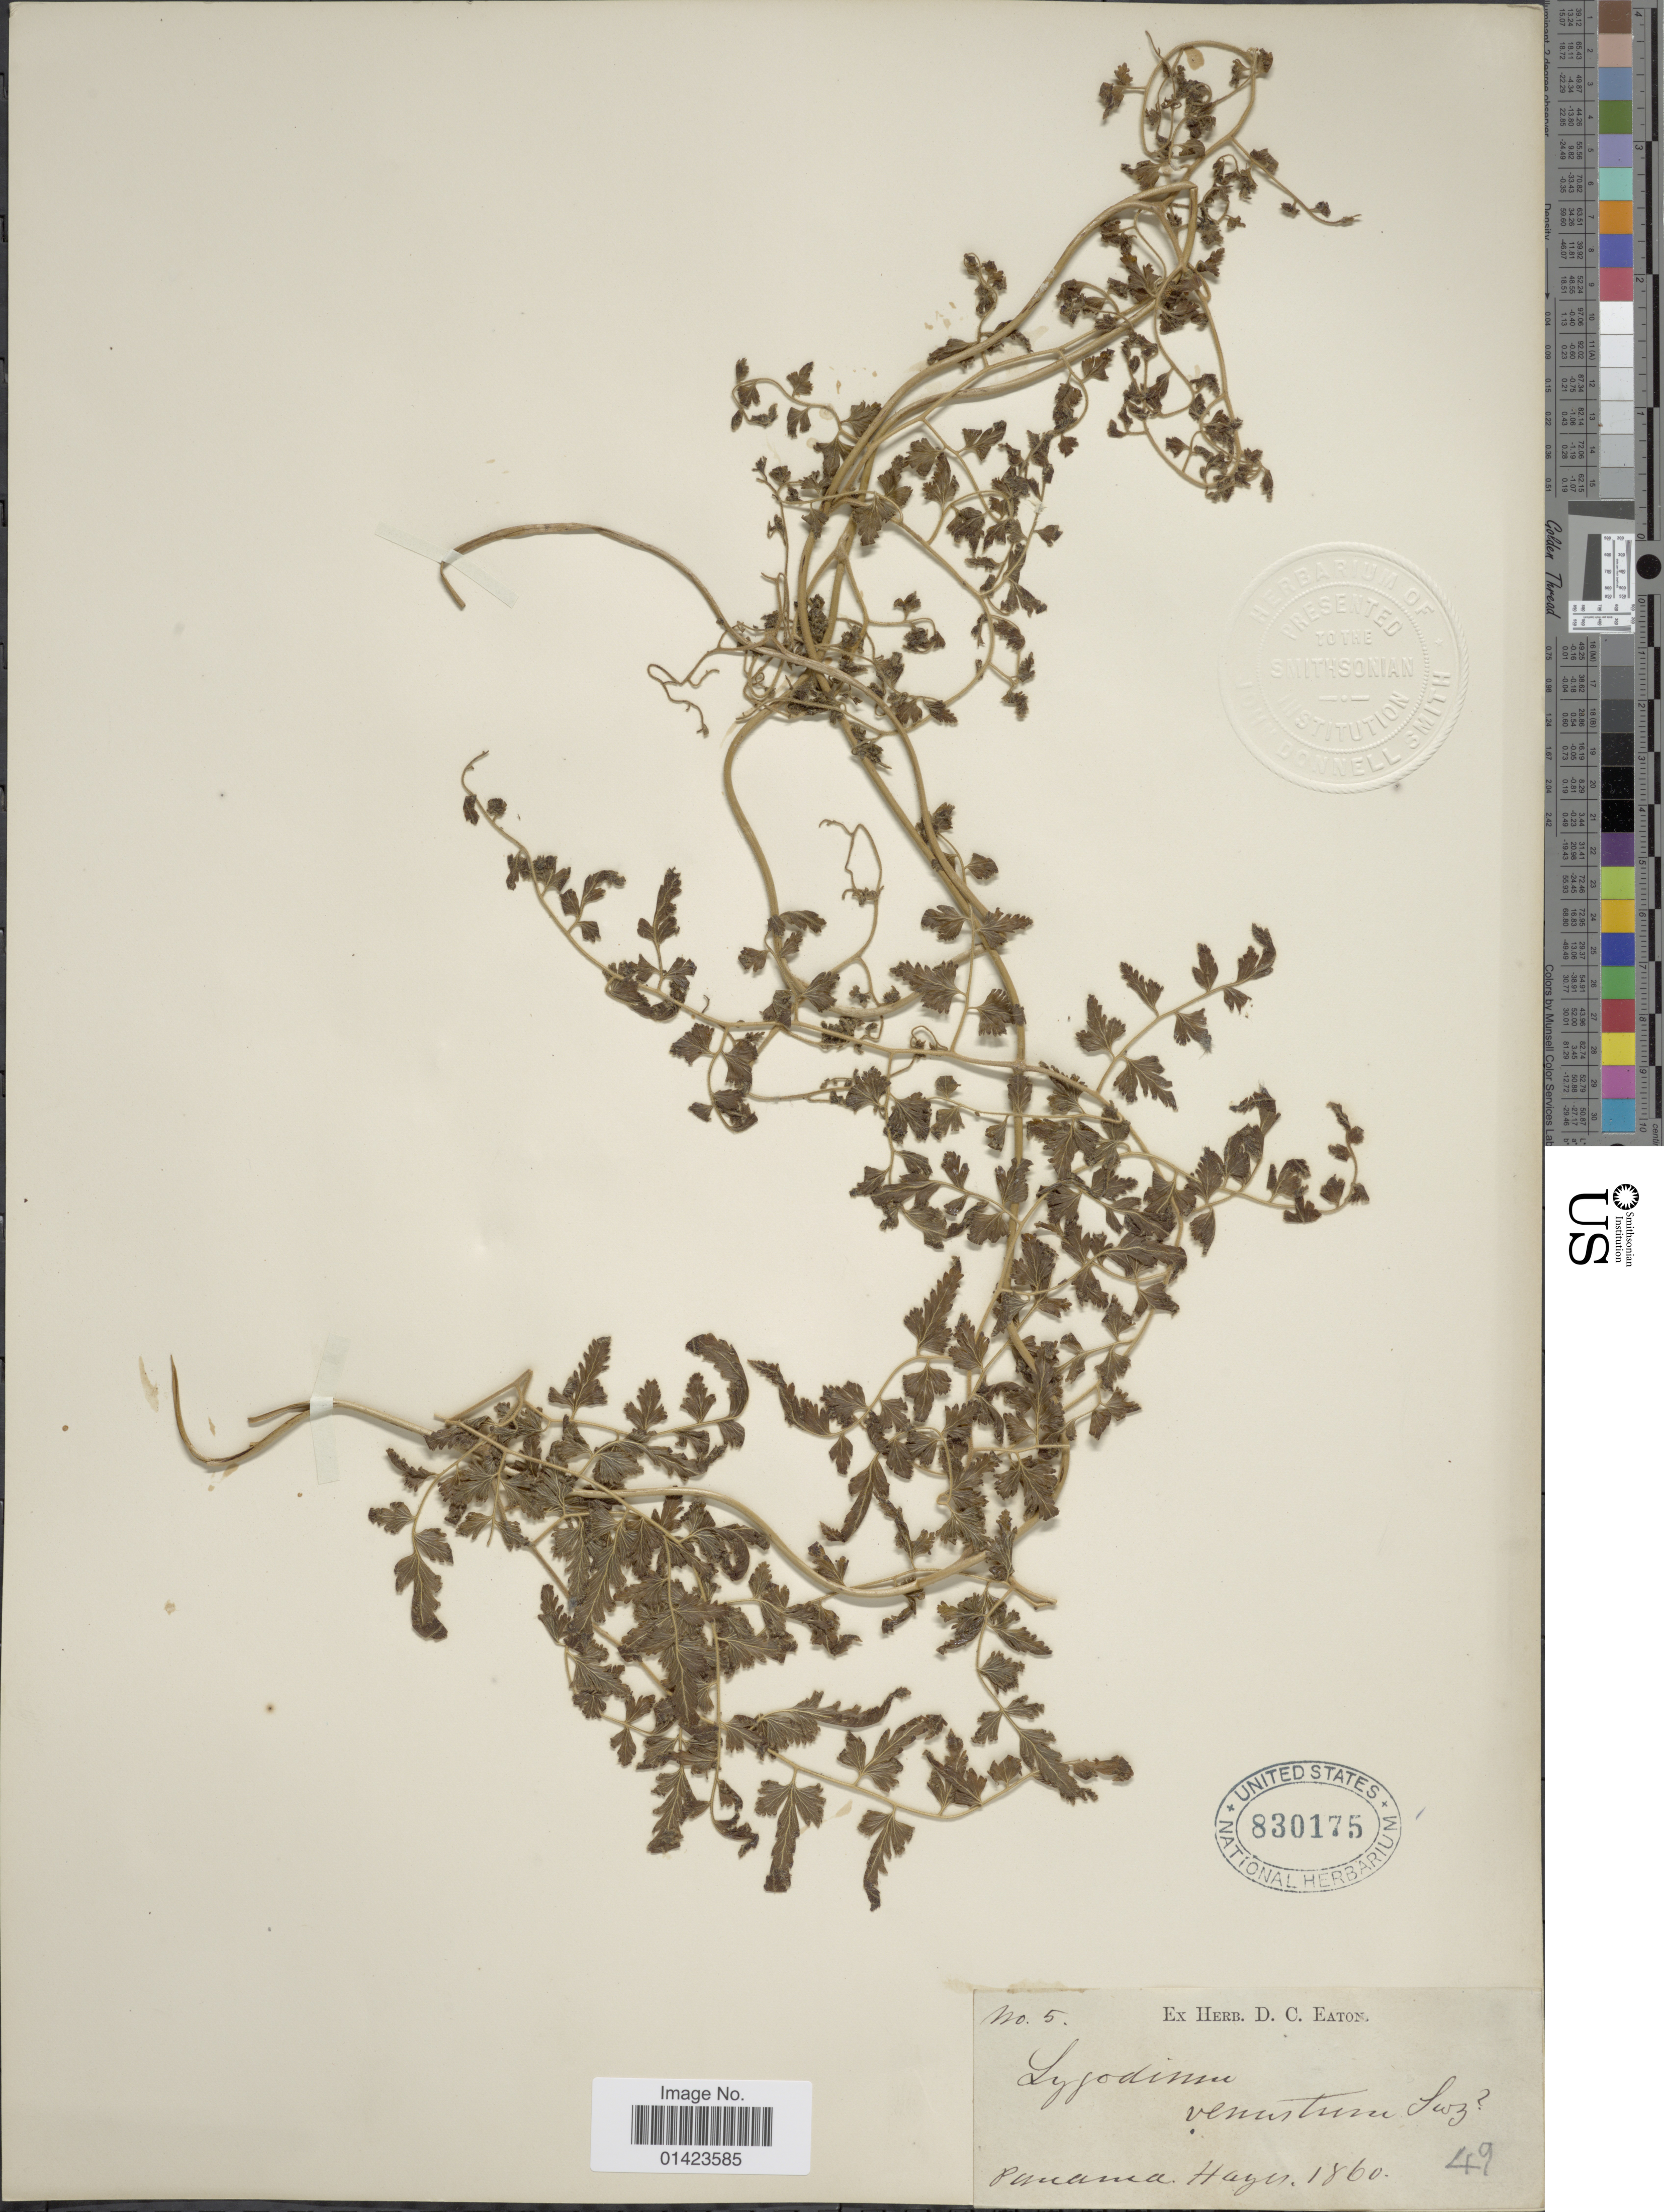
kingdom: Plantae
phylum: Tracheophyta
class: Polypodiopsida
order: Schizaeales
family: Lygodiaceae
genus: Lygodium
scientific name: Lygodium venustum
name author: Sw.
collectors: Hayes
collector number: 5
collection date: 1860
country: Panama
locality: Panama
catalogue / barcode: US 830175